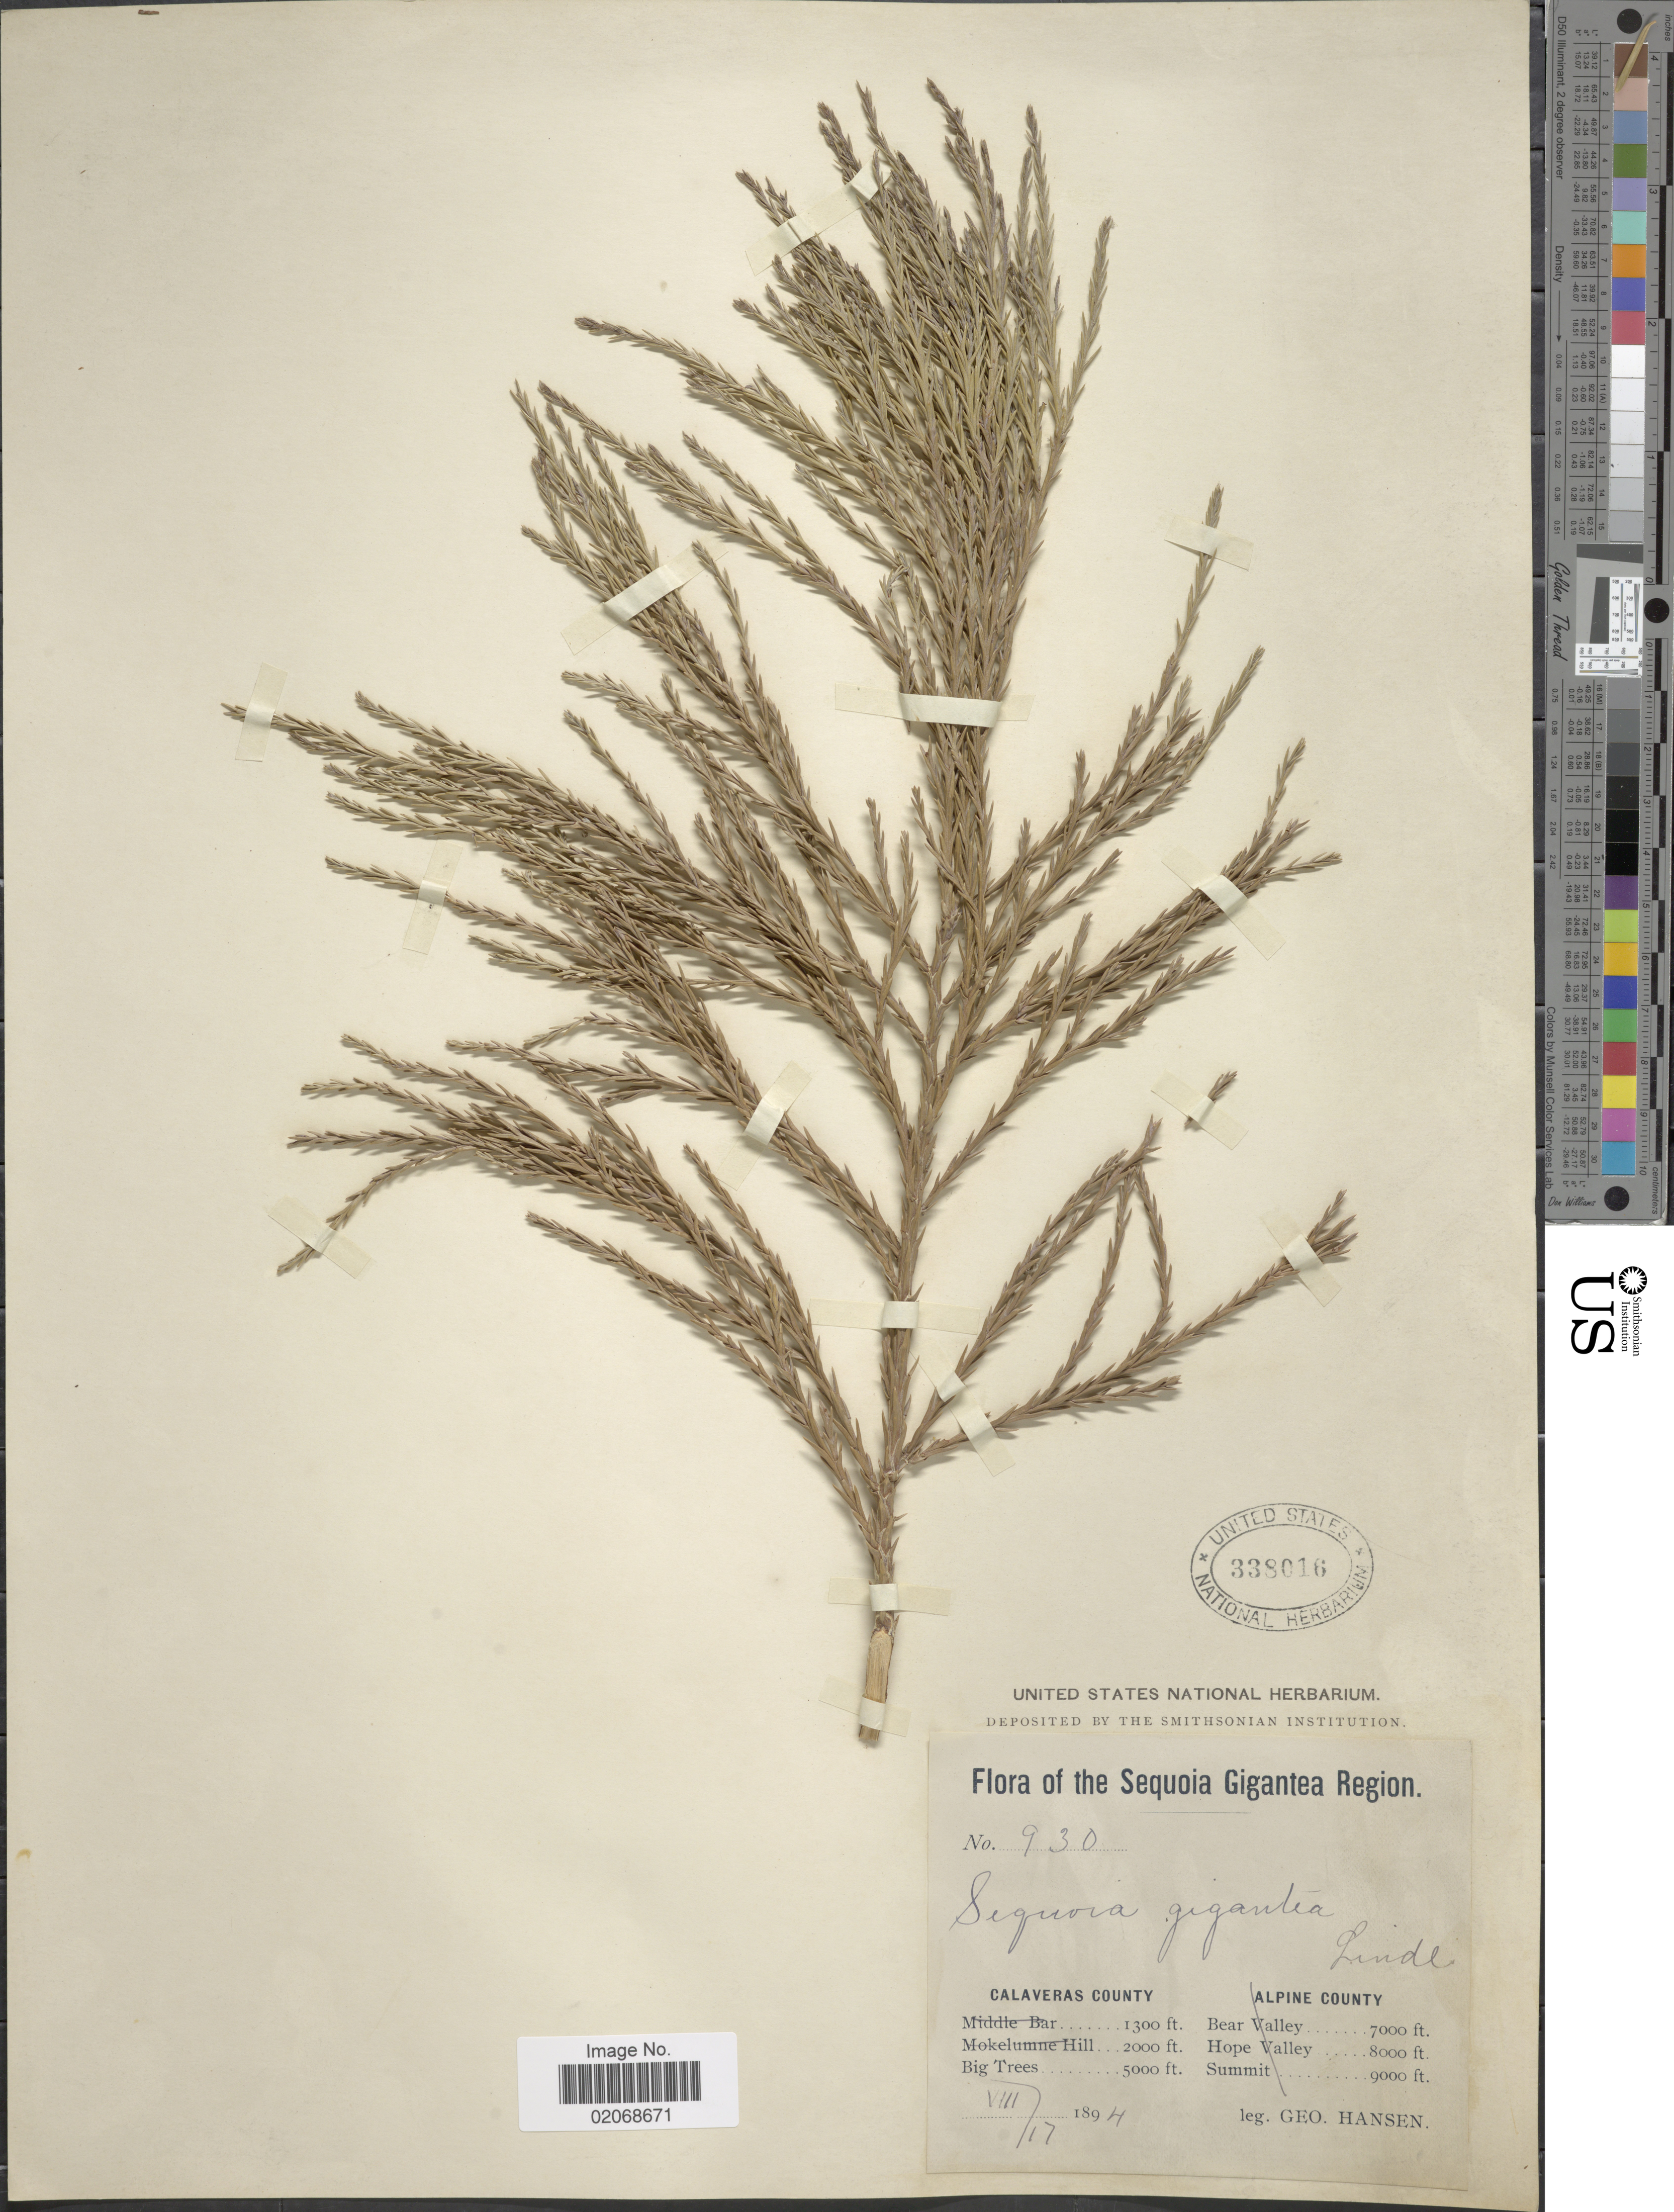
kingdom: Plantae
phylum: Tracheophyta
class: Pinopsida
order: Pinales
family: Cupressaceae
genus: Sequoia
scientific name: Sequoia gigantea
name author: (Lindl.) Decne.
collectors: G. Hansen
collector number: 930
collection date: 1894-08-17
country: United States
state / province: California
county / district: Calaveras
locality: Sequoia Gigantea egion, Calaveras County, Big Trees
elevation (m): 1524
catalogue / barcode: US 338016